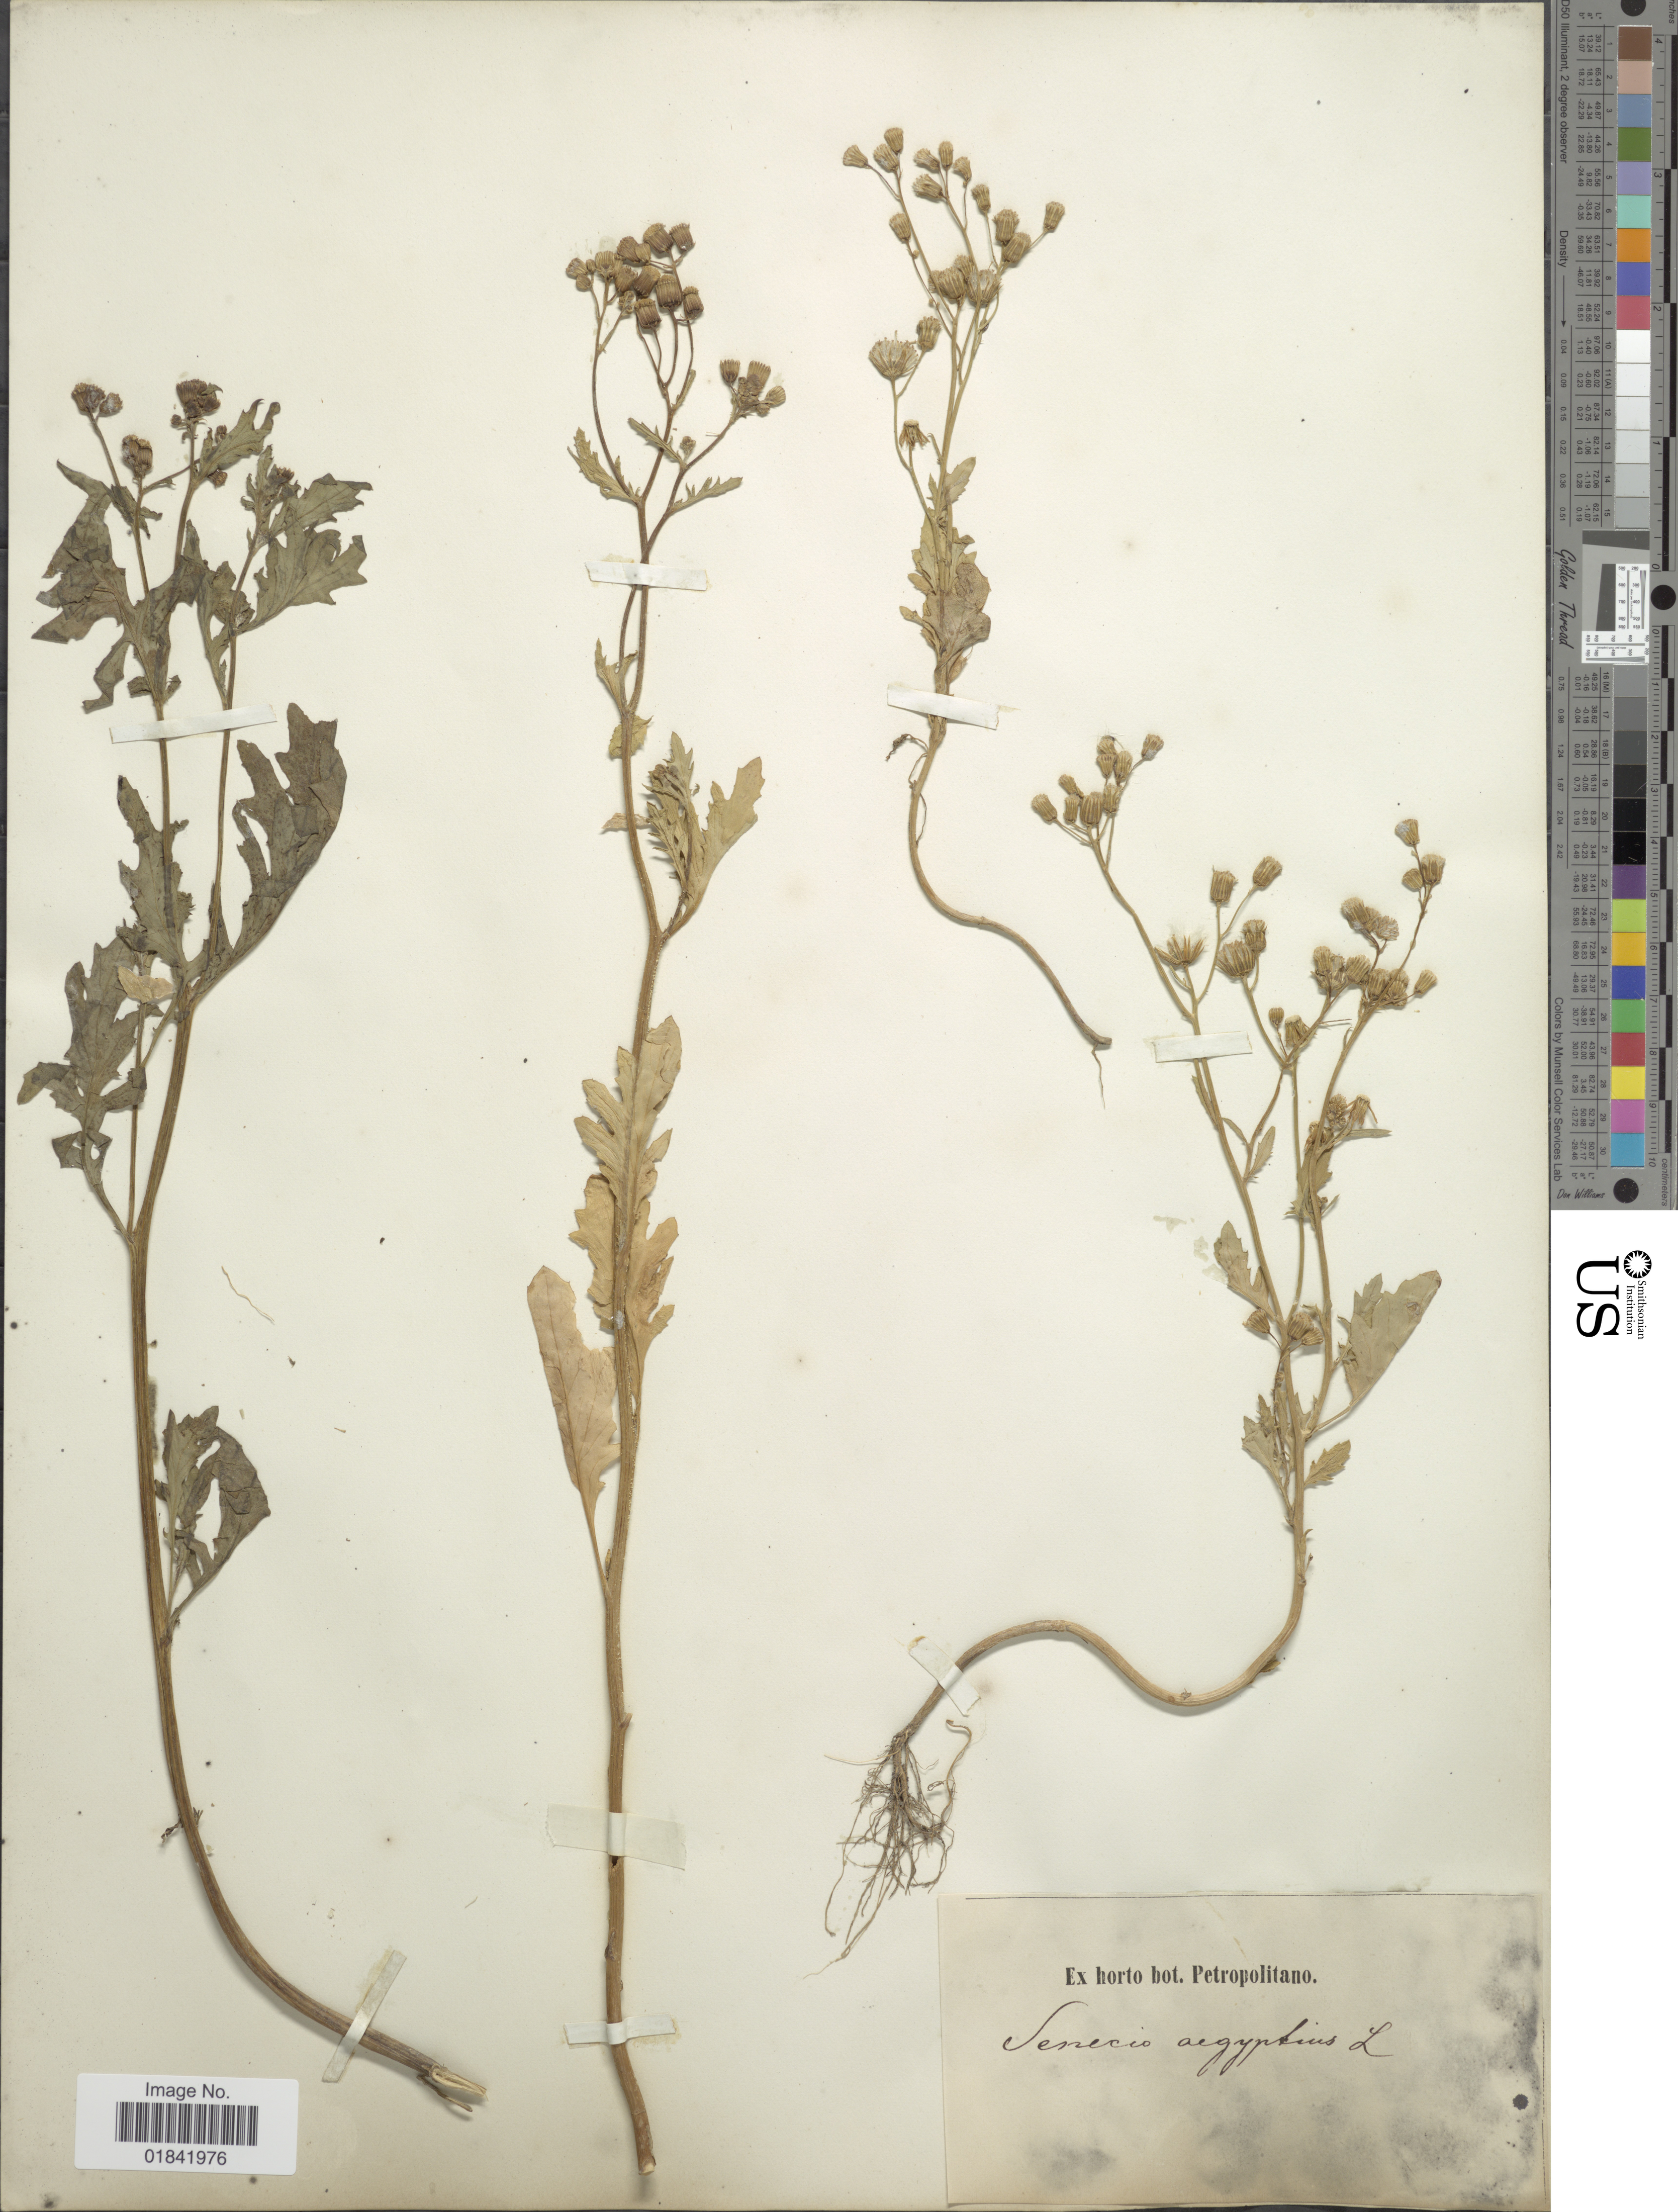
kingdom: Plantae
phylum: Tracheophyta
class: Magnoliopsida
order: Asterales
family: Asteraceae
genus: Senecio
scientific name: Senecio aegyptius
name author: L.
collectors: ex Herb. Horti Bot. Petropolitani